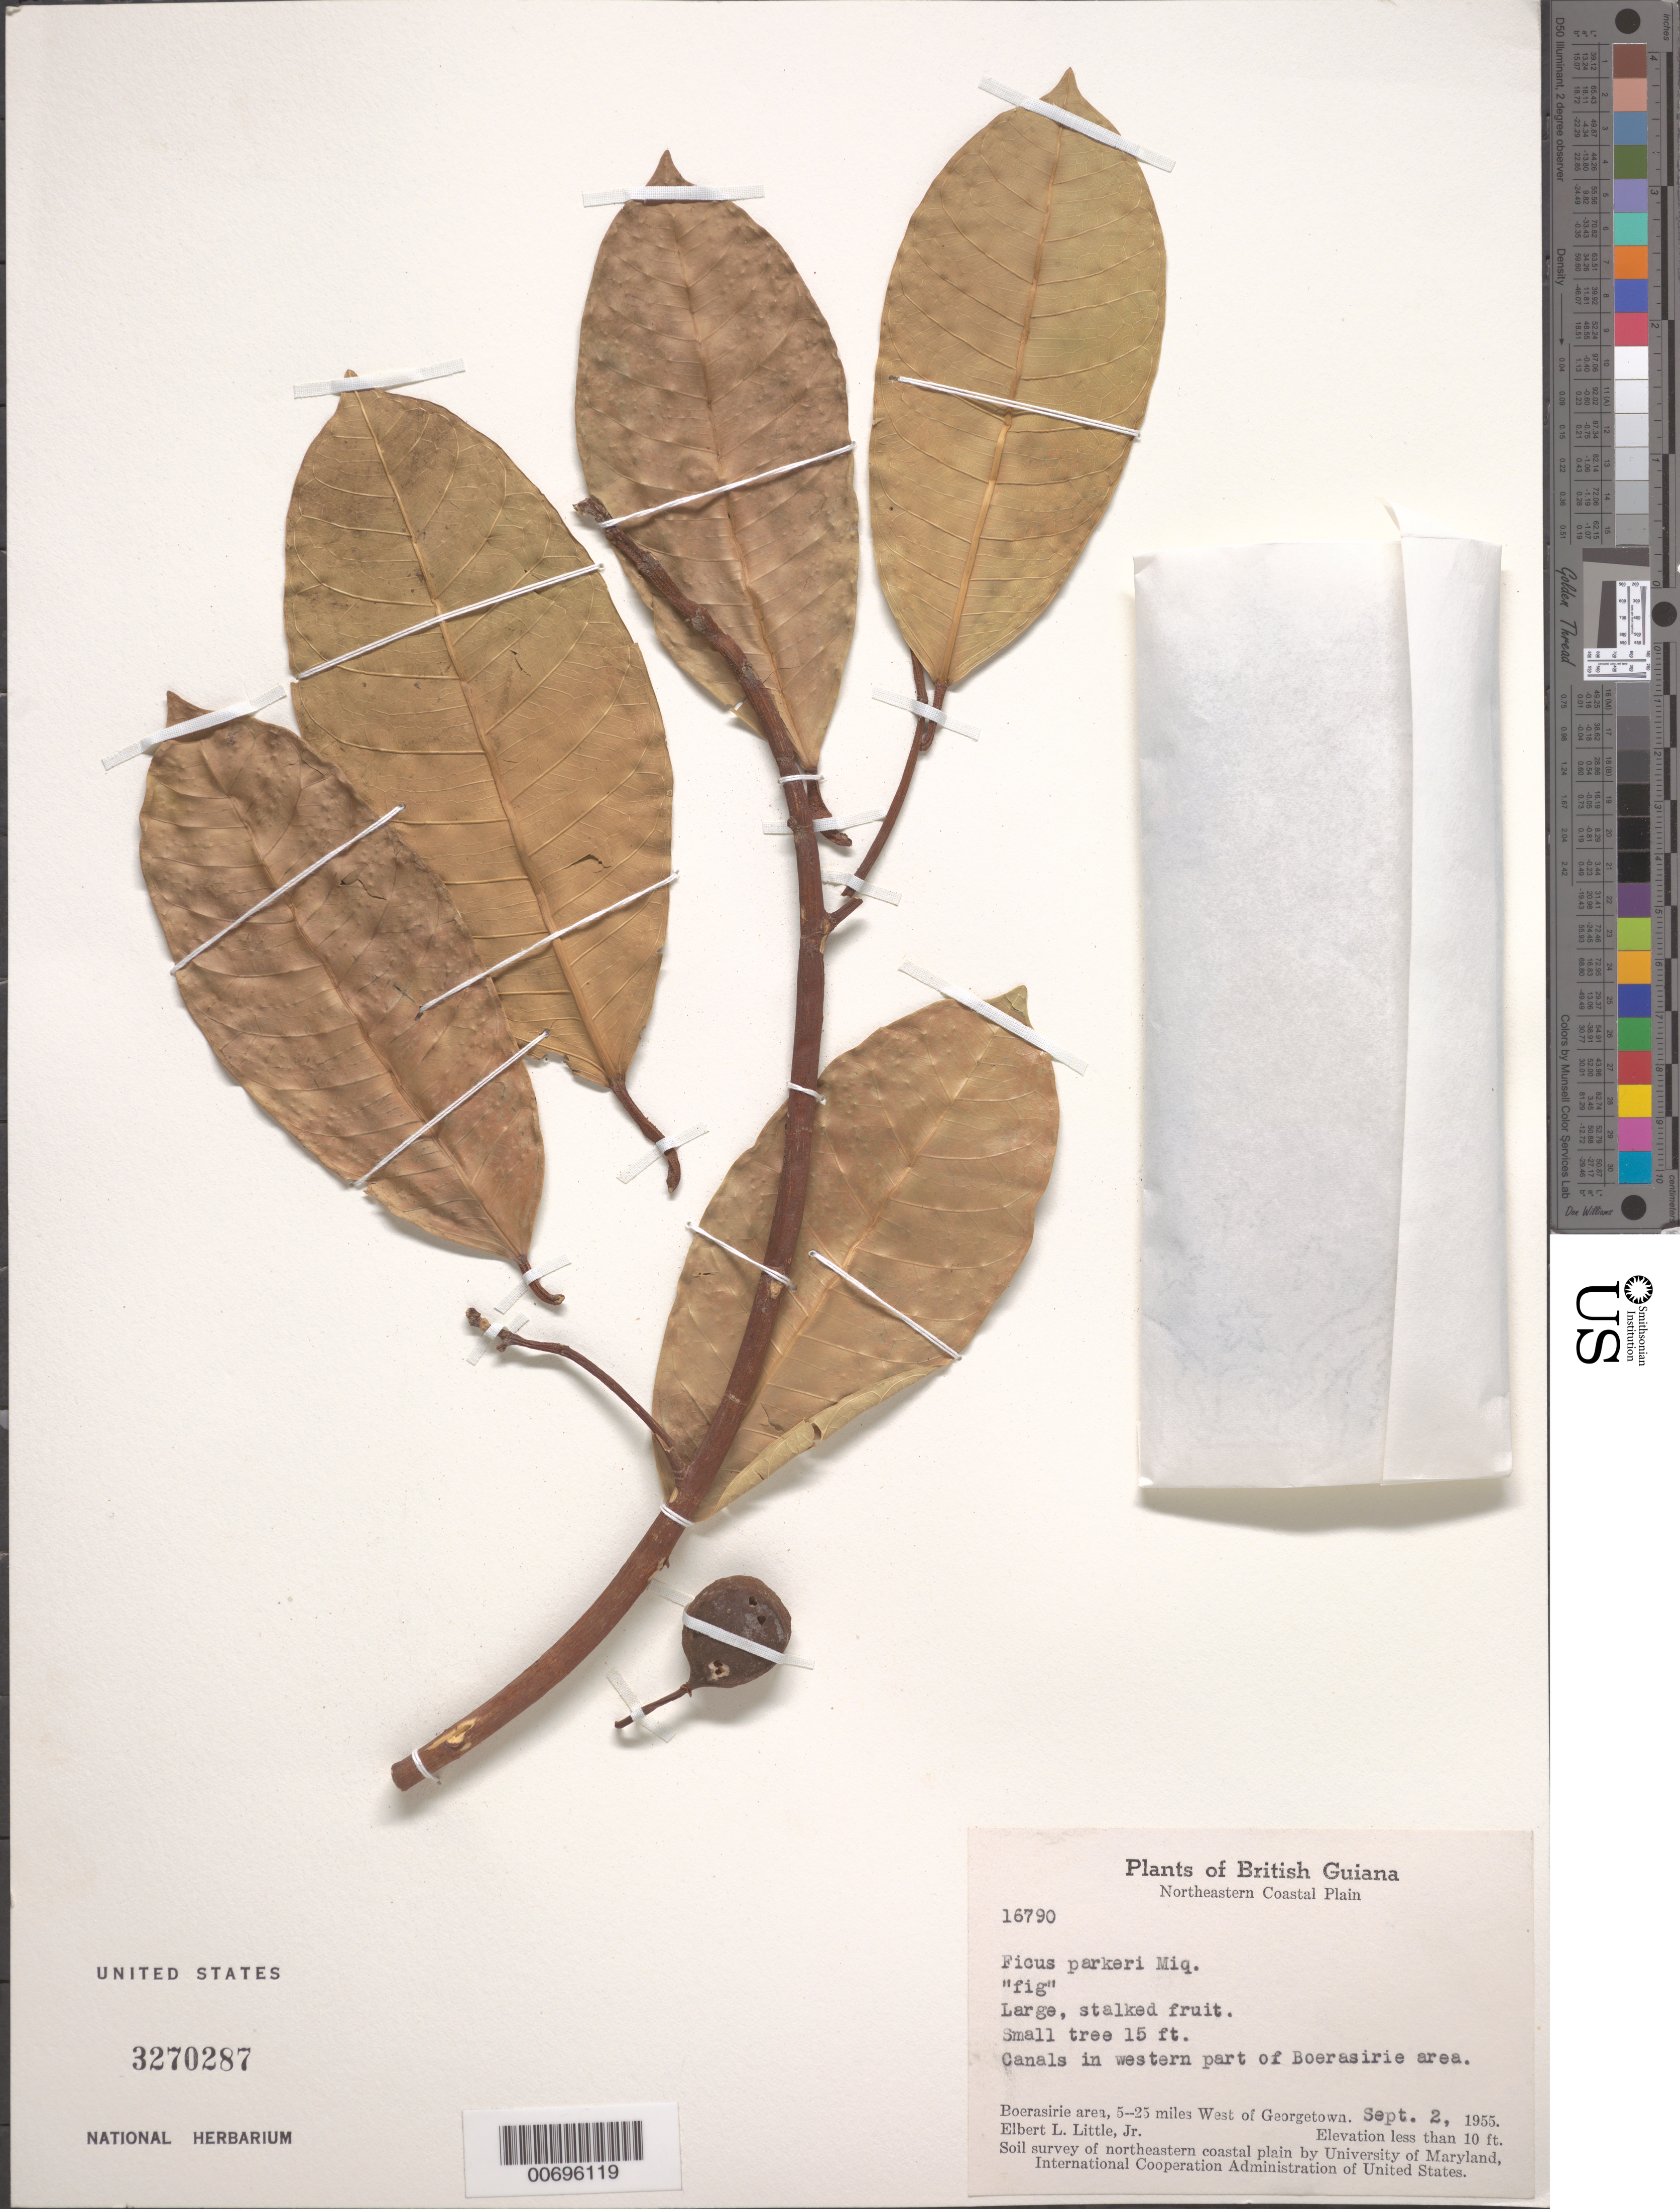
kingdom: Plantae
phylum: Tracheophyta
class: Magnoliopsida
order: Rosales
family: Moraceae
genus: Ficus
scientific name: Ficus parkeri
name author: Miq.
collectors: E. L. Little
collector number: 16790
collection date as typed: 2-Sep-55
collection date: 1955-09-02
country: Guyana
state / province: Essequibo Isl-W. Demerara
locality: Boerasirie area, Bonasika R., 5-25 mi. W of Georgetown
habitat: Canals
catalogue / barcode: US 3270287